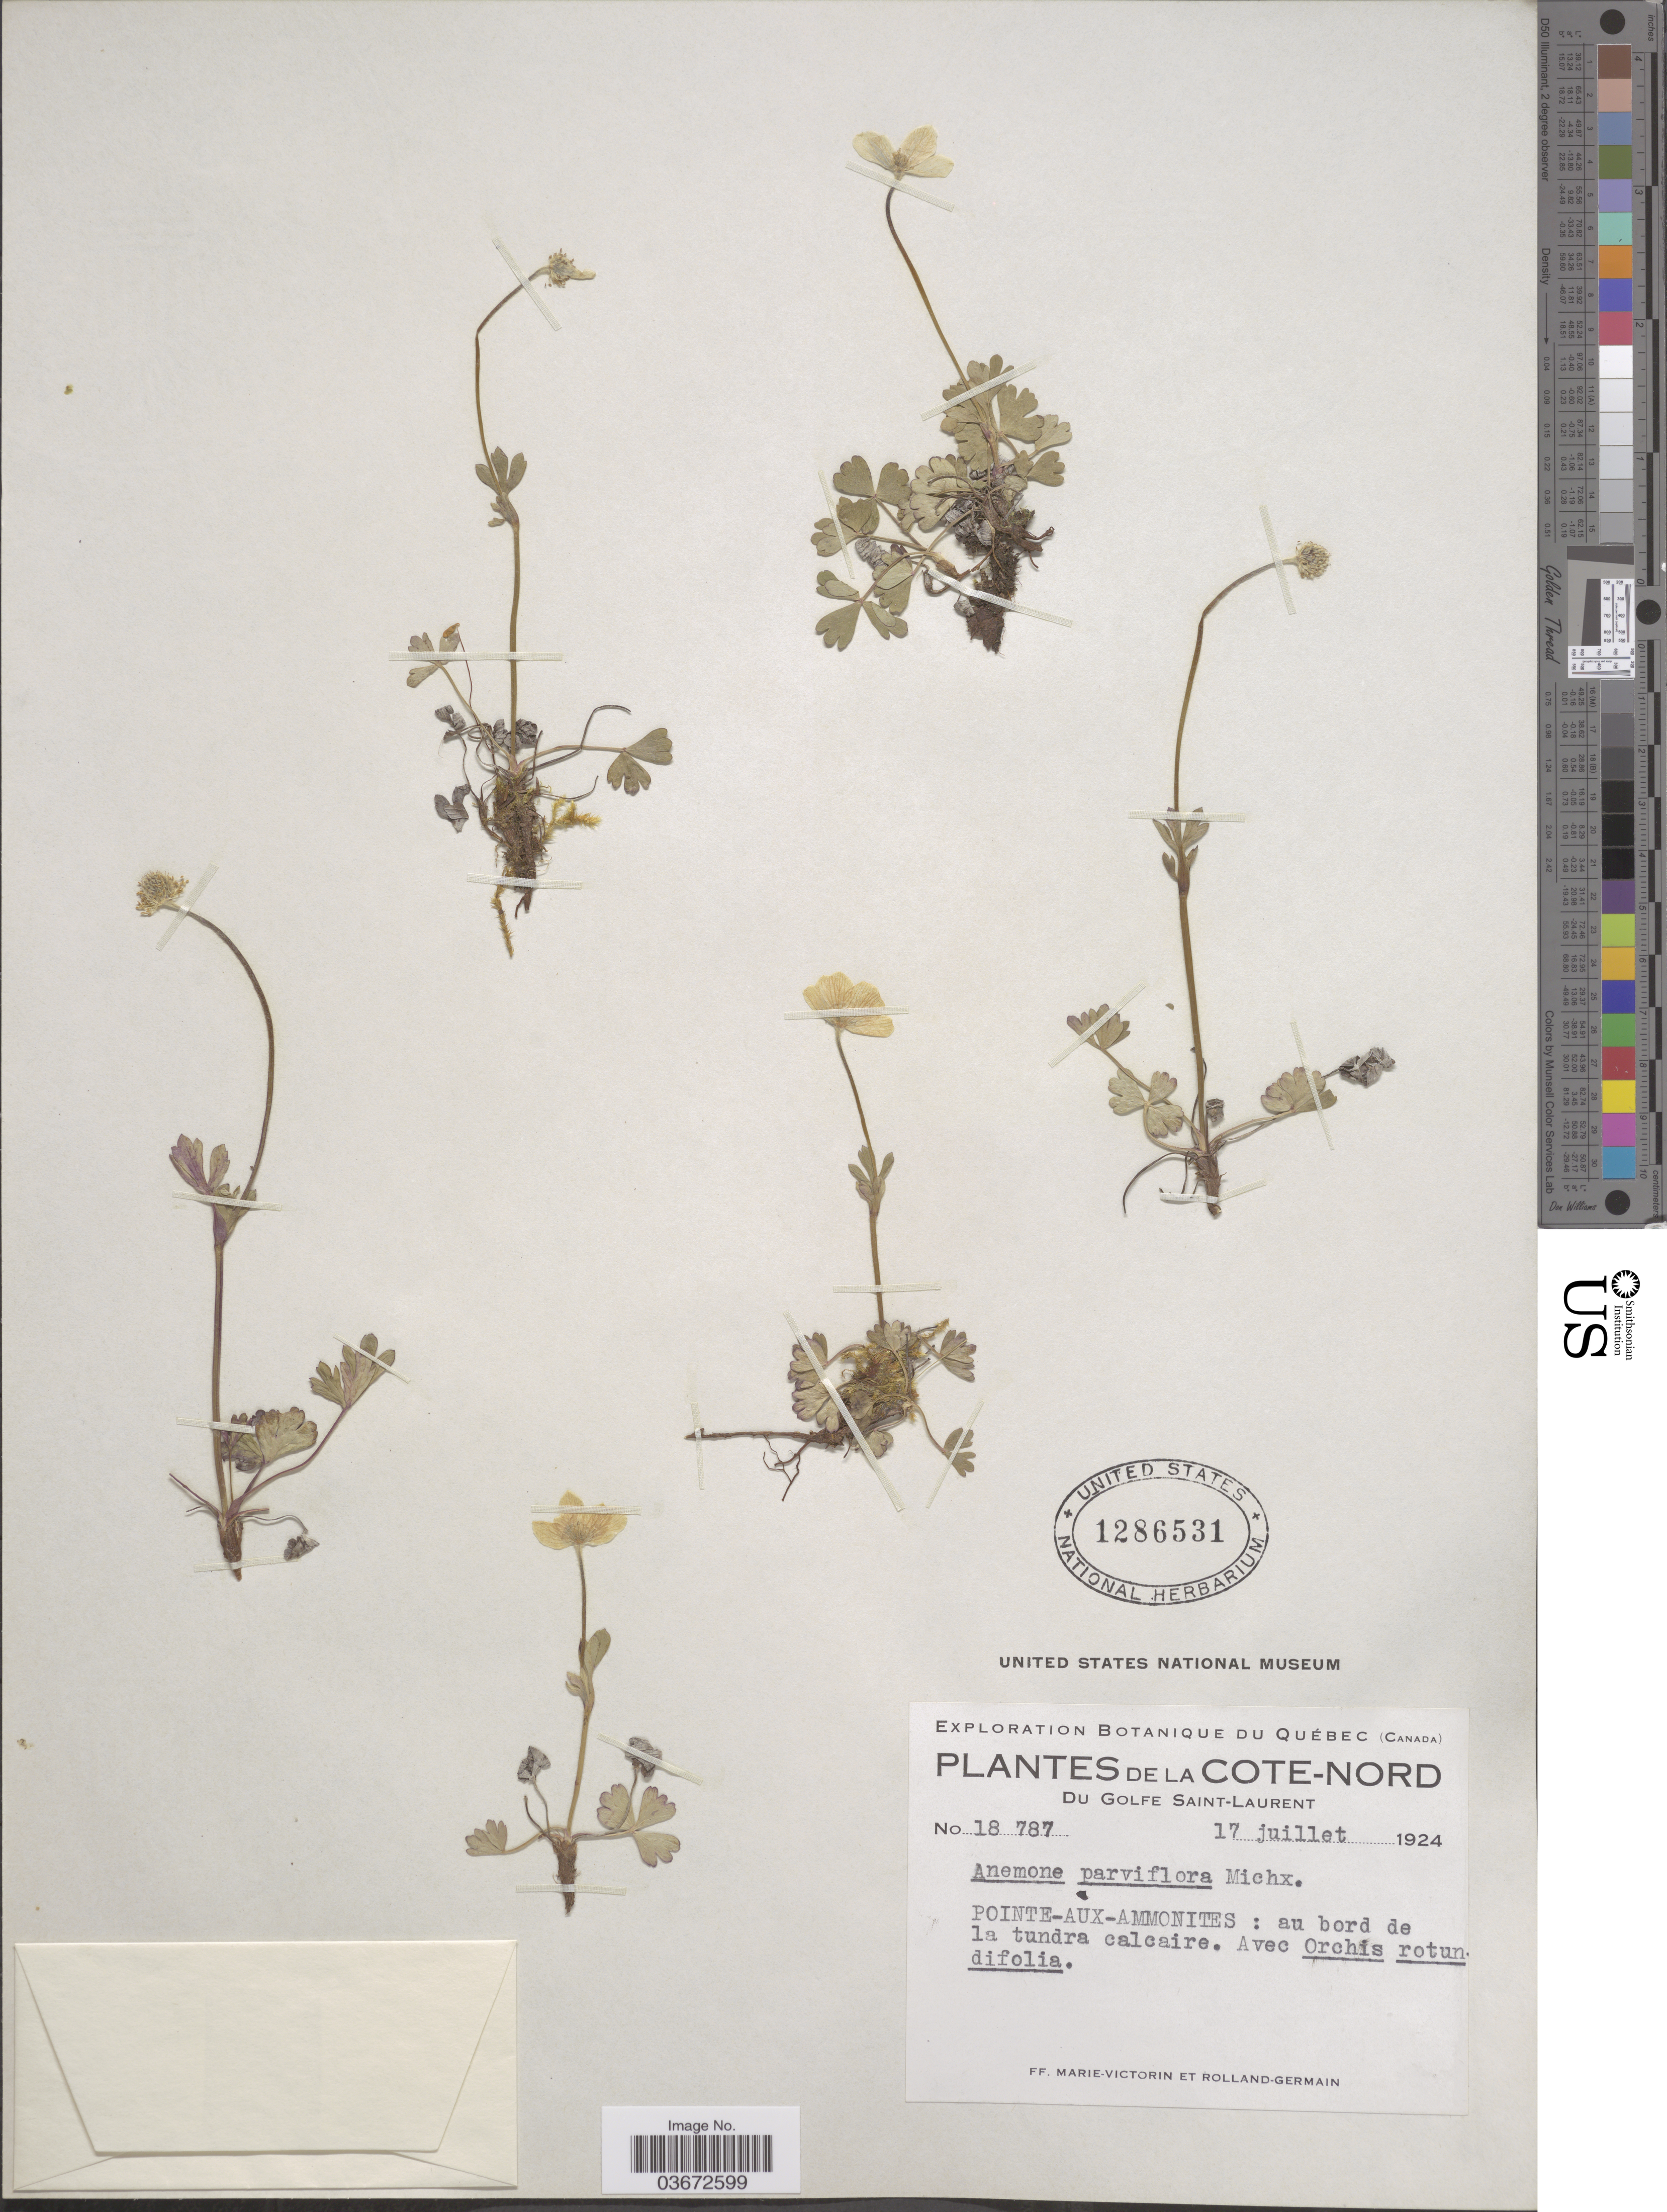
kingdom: Plantae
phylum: Tracheophyta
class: Magnoliopsida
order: Ranunculales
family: Ranunculaceae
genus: Anemone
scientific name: Anemone parviflora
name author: Michx.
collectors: F. Marie-Victorin & Rolland-Germain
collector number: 18787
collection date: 1924-07-17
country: Canada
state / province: Quebec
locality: Cote-Nord. Du Golfe Saint-Laurent. Pointe-Aux-Ammonites.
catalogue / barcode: US 1286531